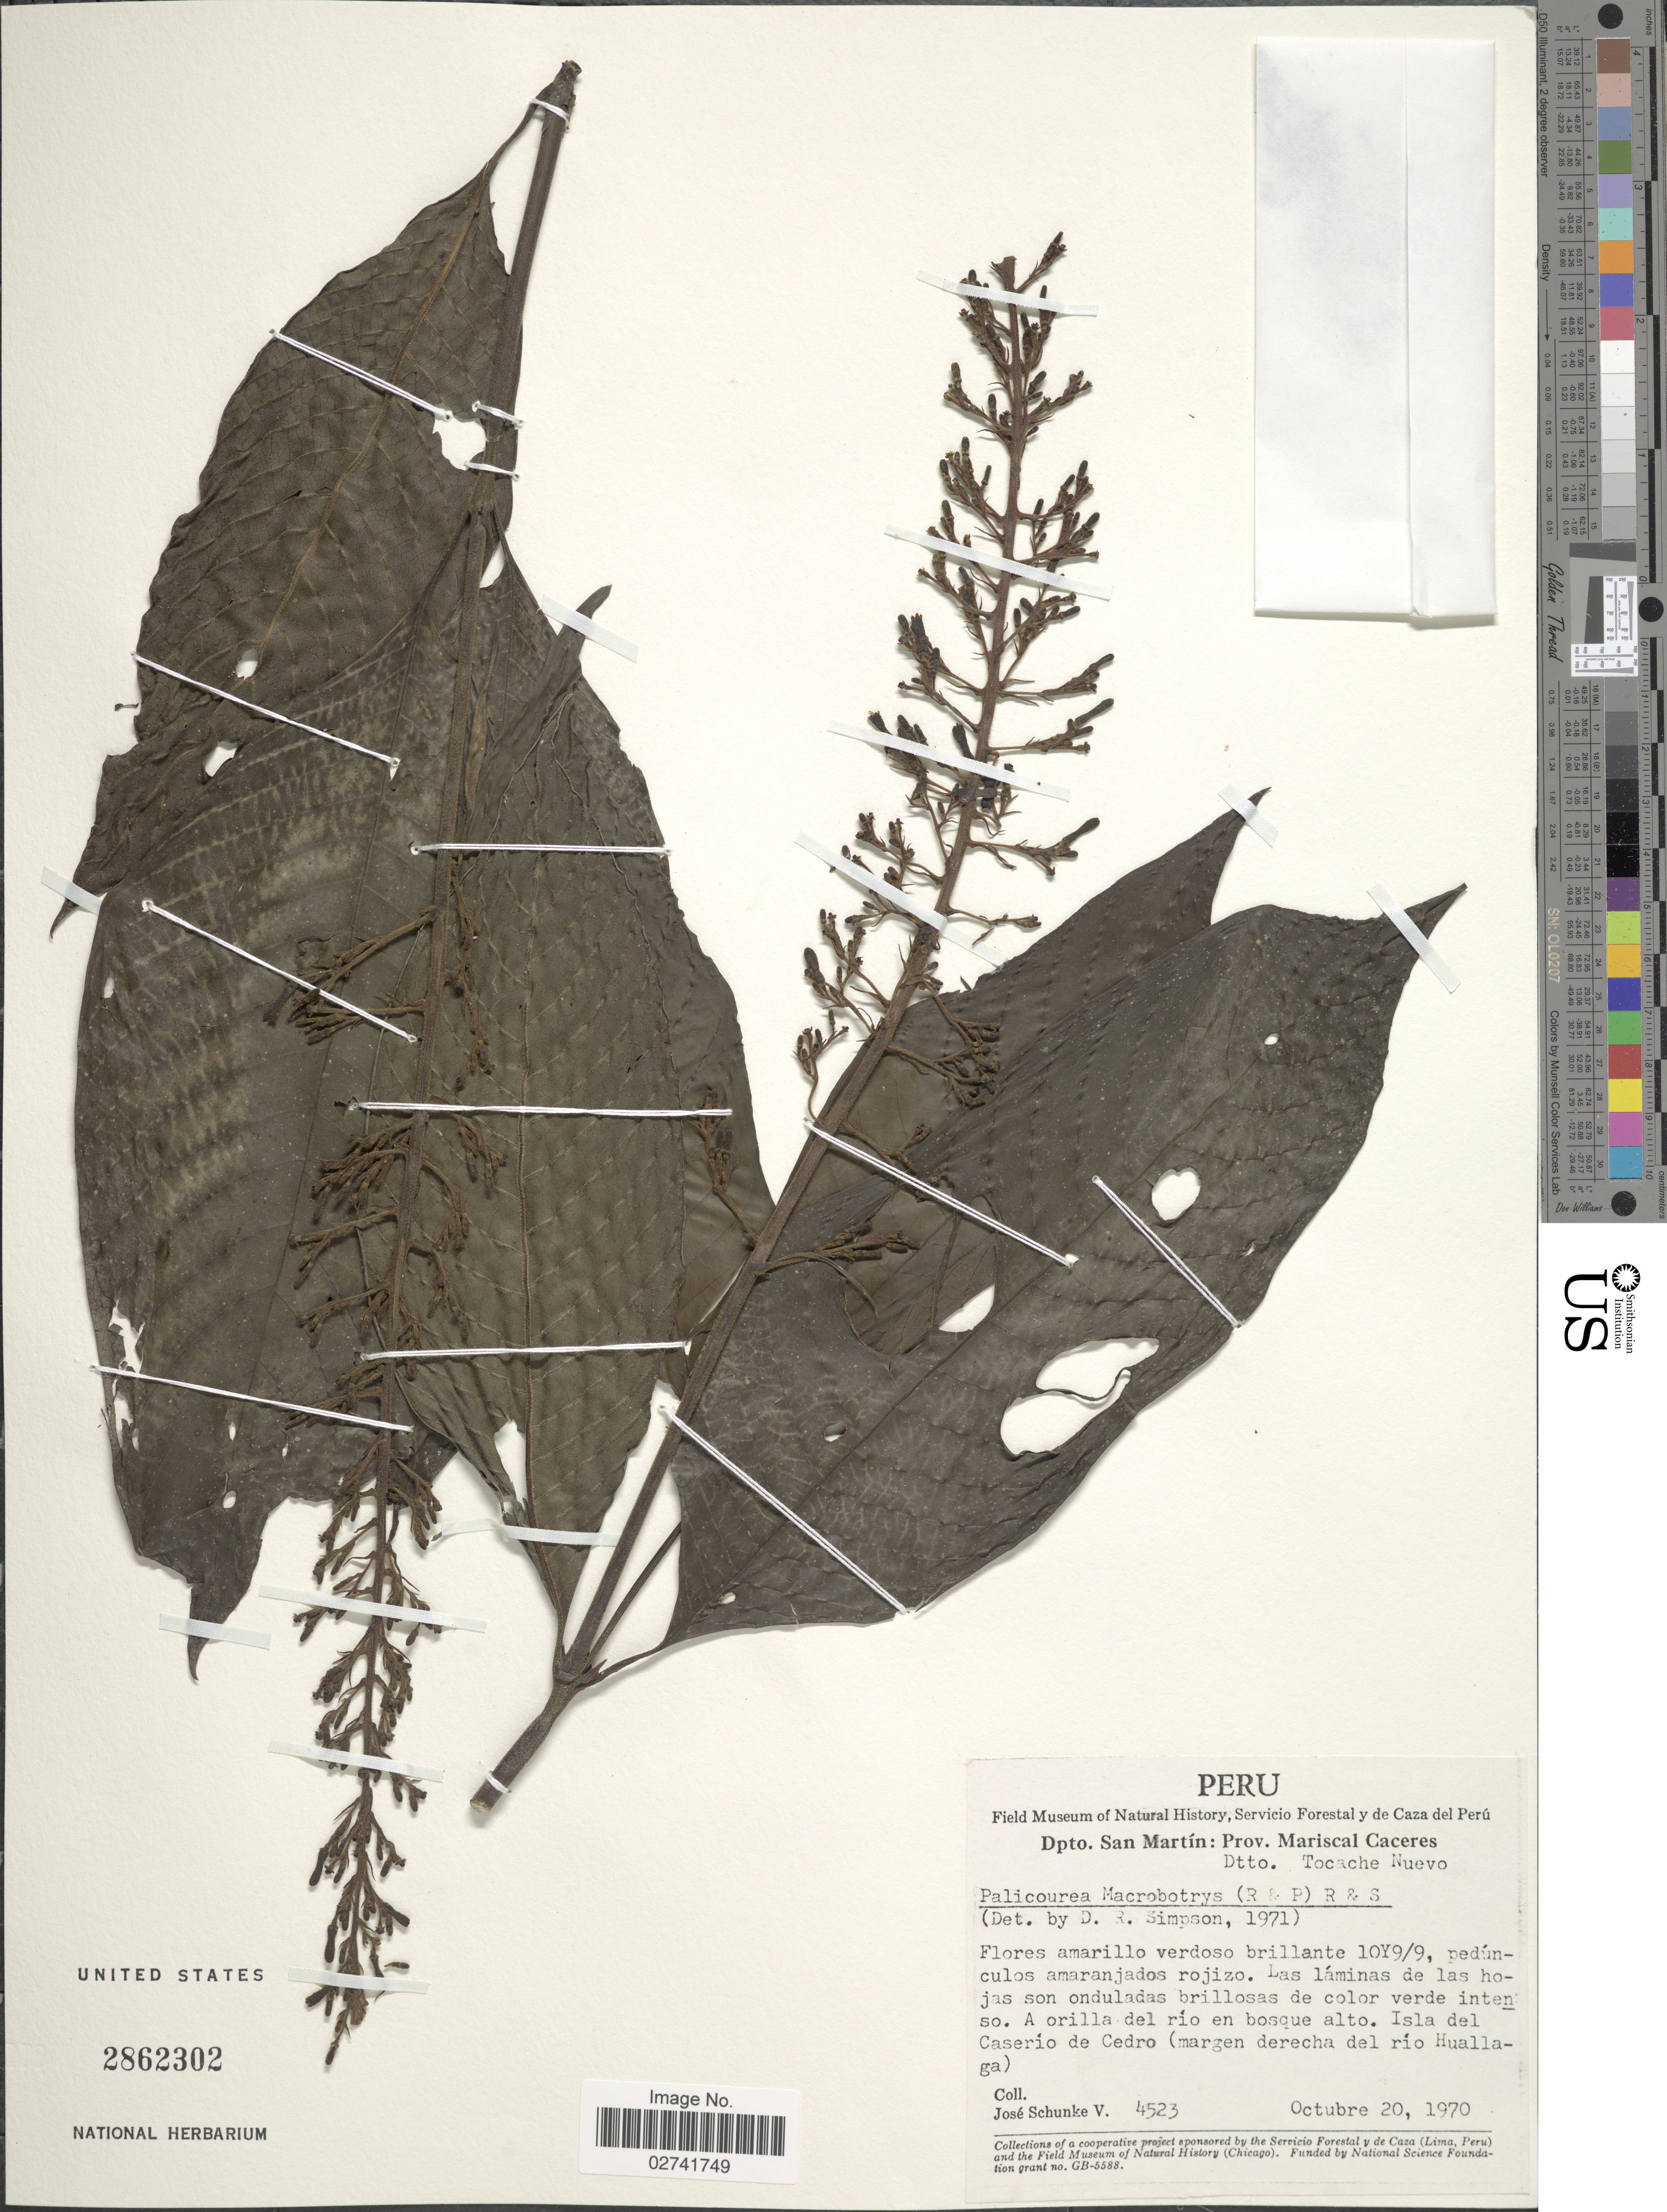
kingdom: Plantae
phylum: Tracheophyta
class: Magnoliopsida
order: Gentianales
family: Rubiaceae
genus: Palicourea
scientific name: Palicourea macrobotrys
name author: (Ruiz & Pav.) Schult.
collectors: J. Schunke Vigo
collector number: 4523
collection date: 1970-10-20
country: Peru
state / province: San Martín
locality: Dpto. San Martin: Prov. Mariscal Caceres. Dtto. Tocache Nuevo. Isla del Caserio de Cedro (margen derecha del rio Huallaga).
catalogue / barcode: US 2862302